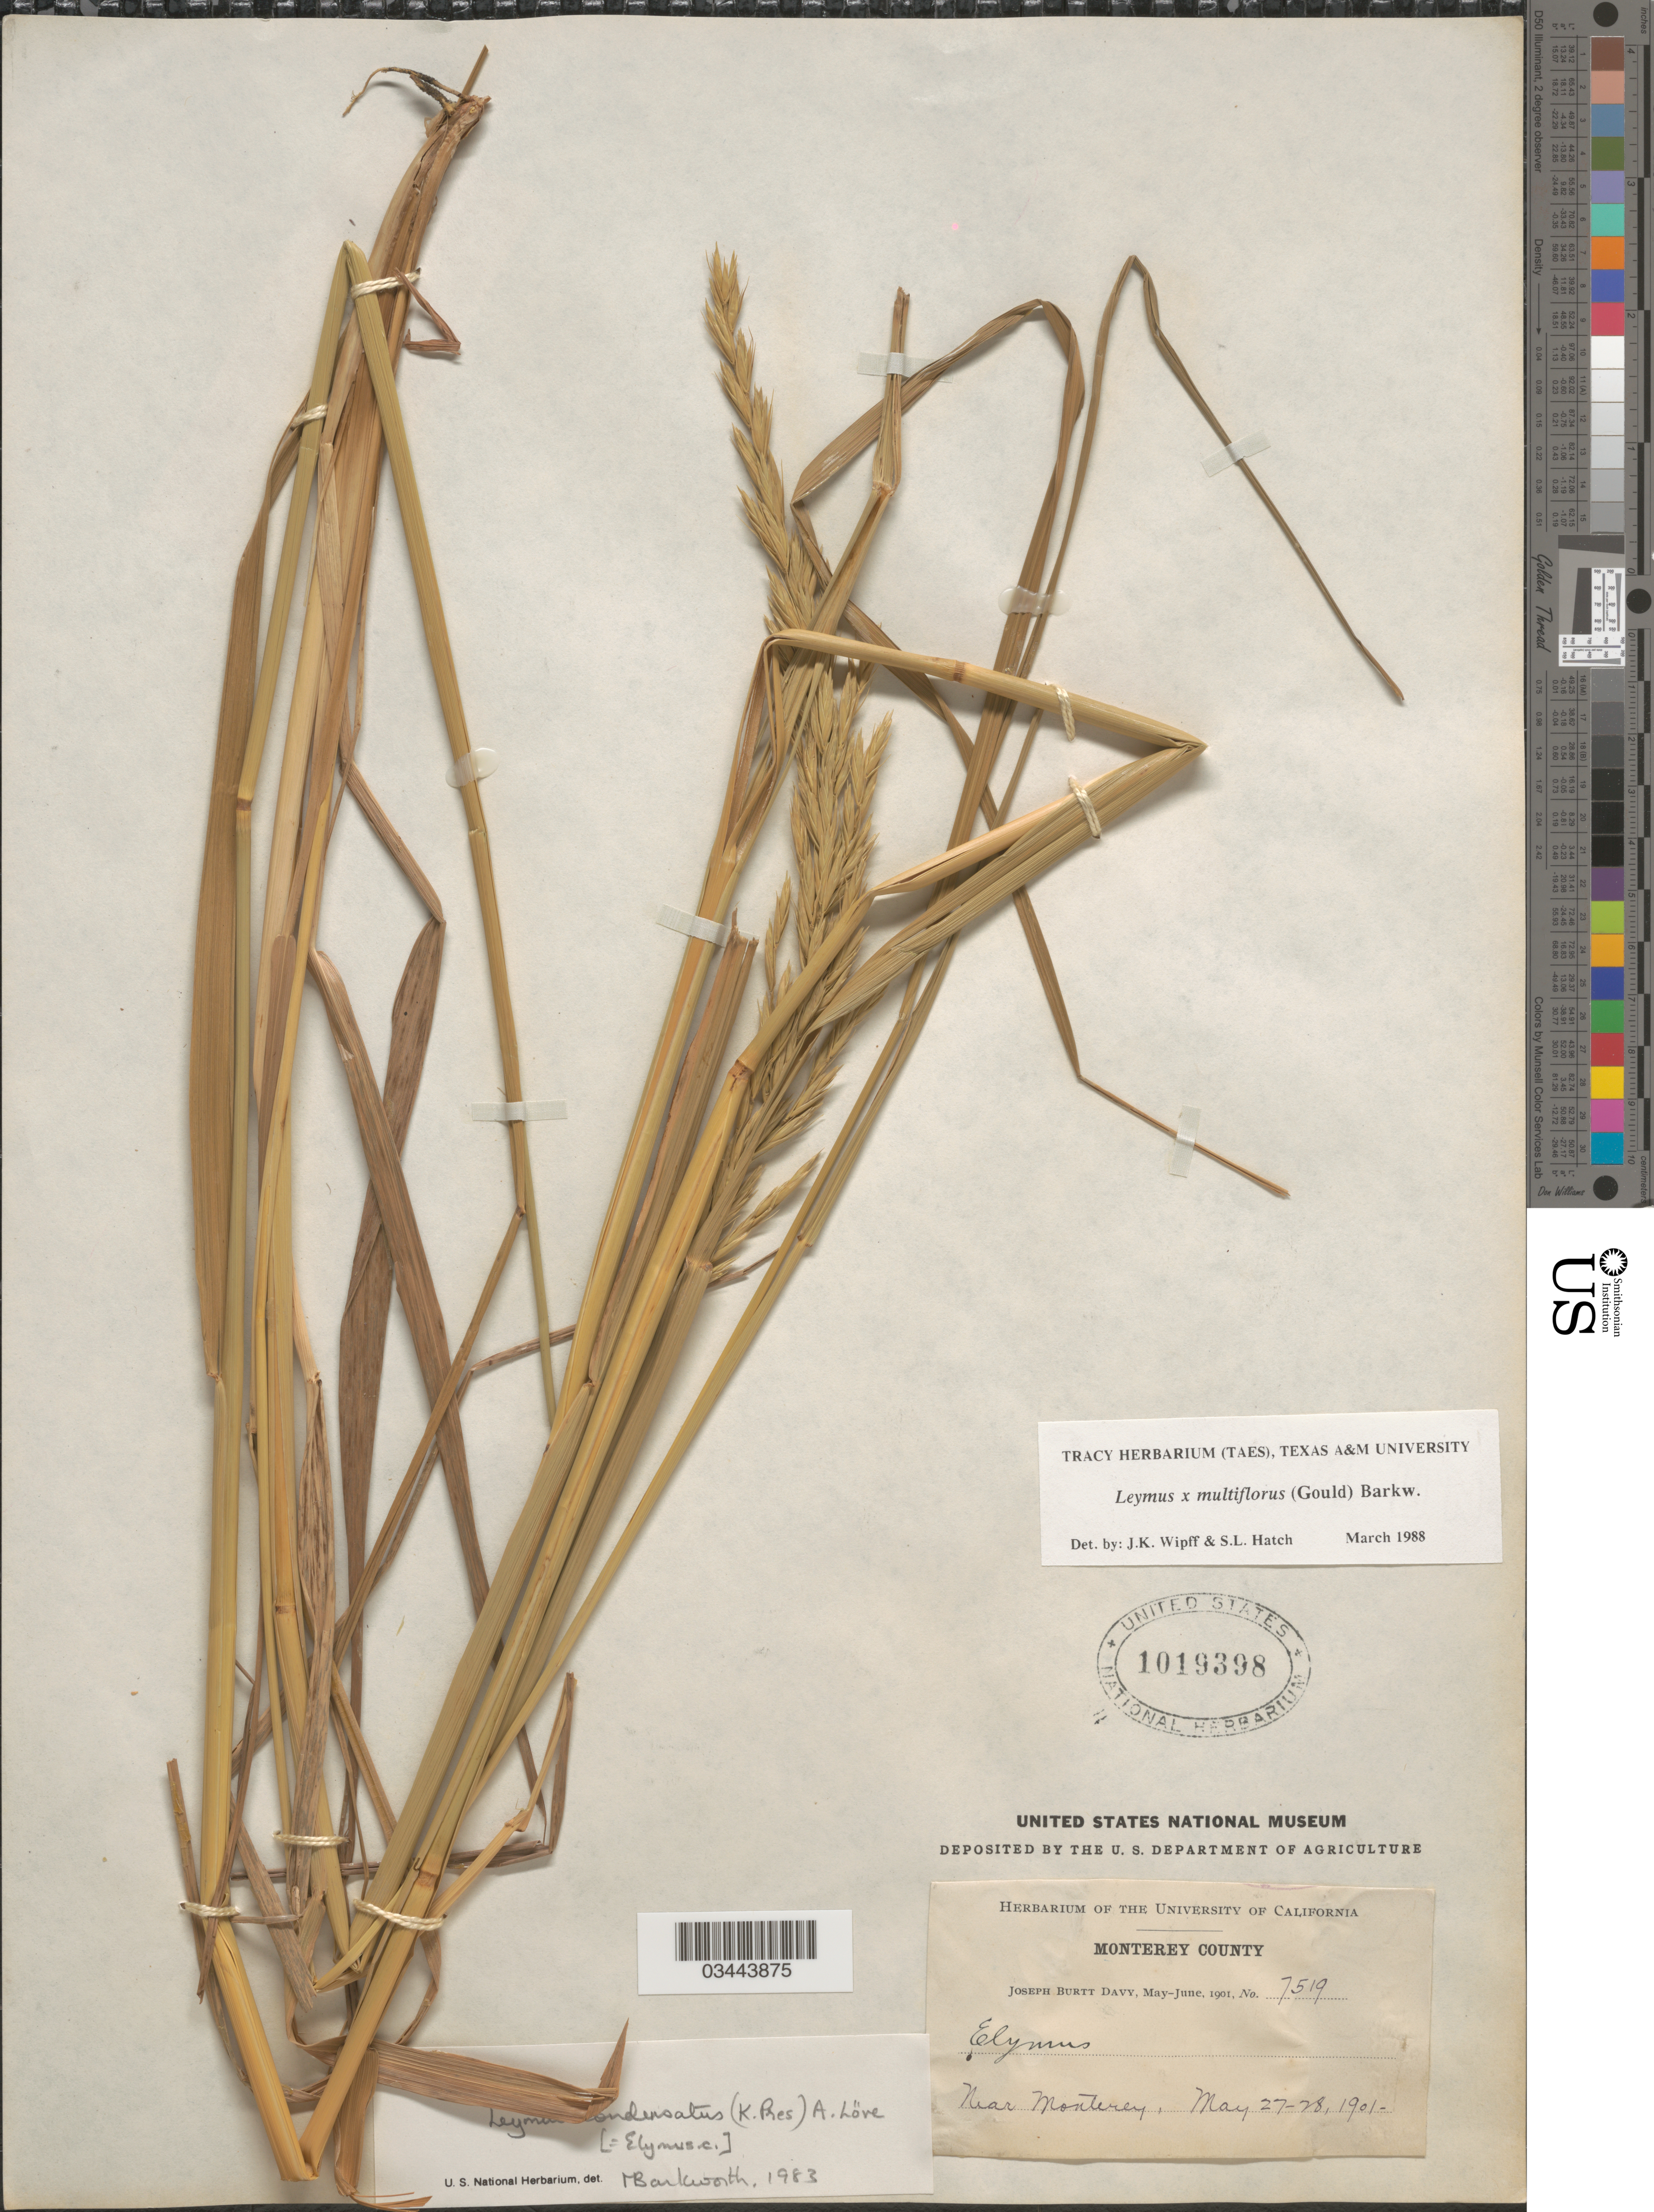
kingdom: Plantae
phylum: Tracheophyta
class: Liliopsida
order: Poales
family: Poaceae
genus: Leymus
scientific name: Leymus x multiflorus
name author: (Gould) Barkworth & R.J. Atkins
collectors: J. Burtt Davy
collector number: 7519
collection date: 1901-05-27/1901-05-28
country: United States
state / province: California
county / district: Monterey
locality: Monterey County. Near Monterey.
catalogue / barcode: US 1019398